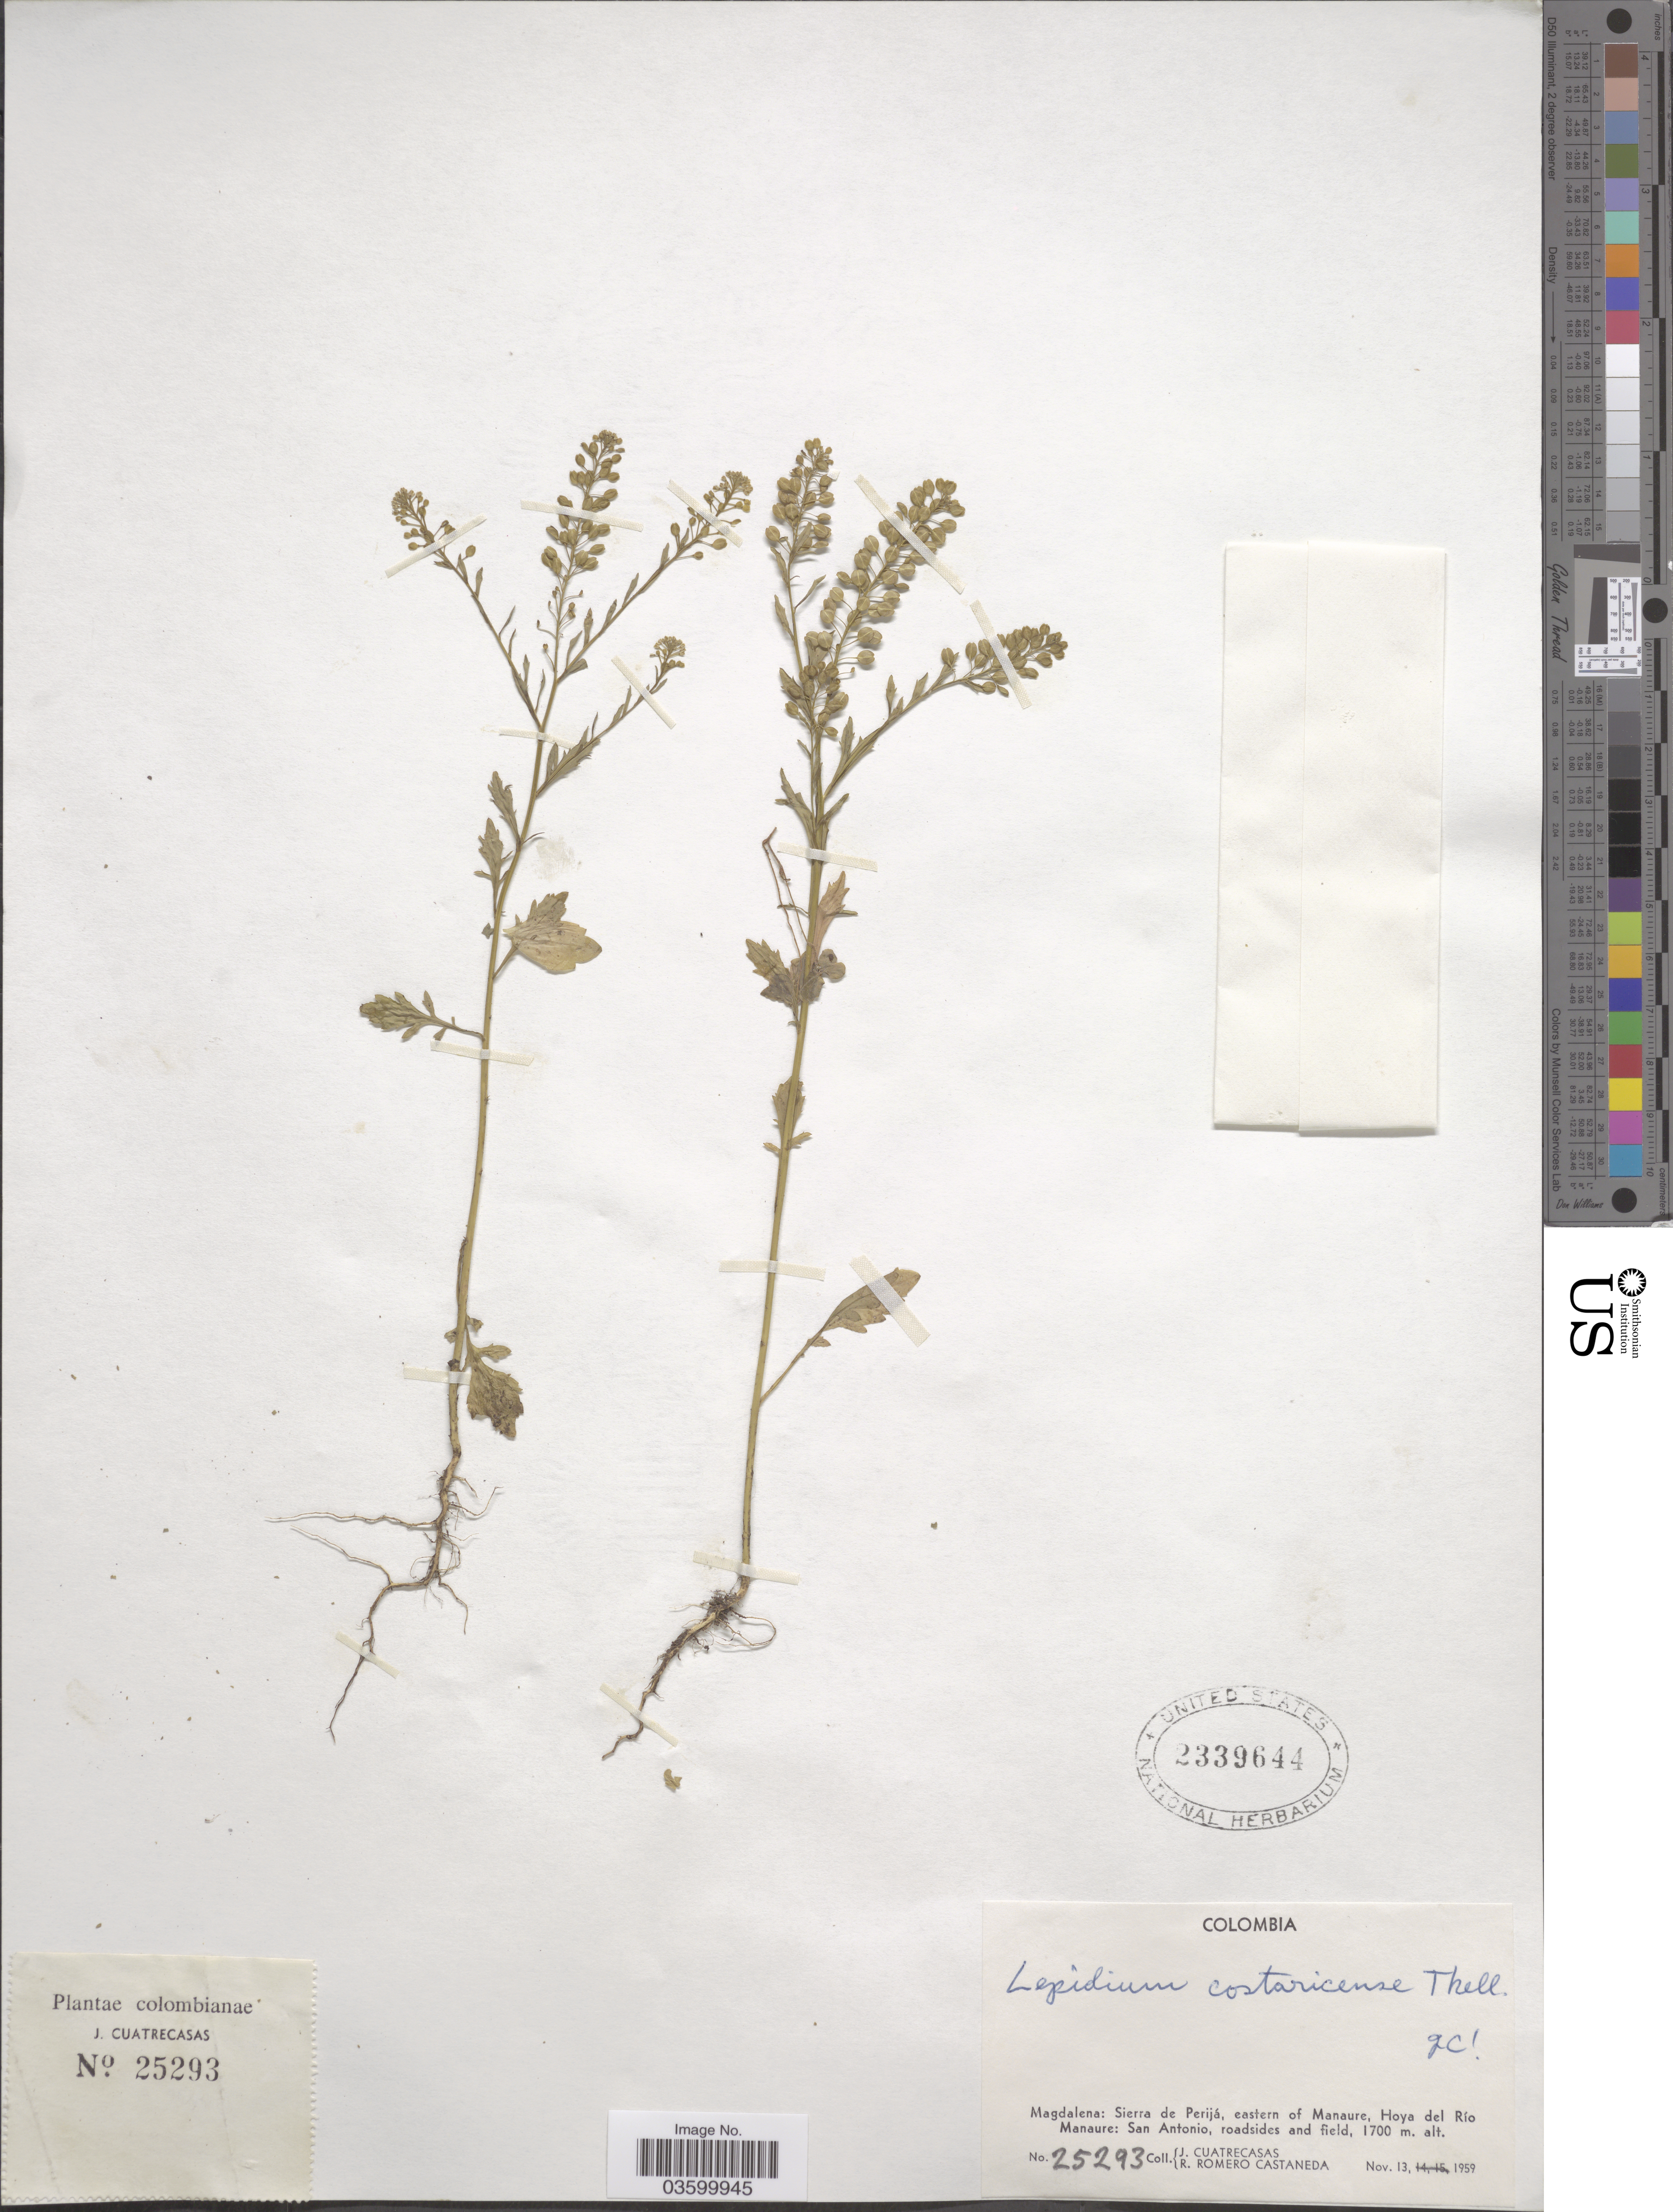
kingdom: Plantae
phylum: Tracheophyta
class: Magnoliopsida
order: Brassicales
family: Brassicaceae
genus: Lepidium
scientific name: Lepidium costaricense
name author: Thell.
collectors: J. Cuatrecasas & R. Romero Castañeda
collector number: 25293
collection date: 1959-11-13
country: Colombia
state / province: Magdalena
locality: Sierra de Perijá, eastern of Manaure, Hoya del Río Manaure: San Antonio, roadsides and field.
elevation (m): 1700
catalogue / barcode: US 2339644